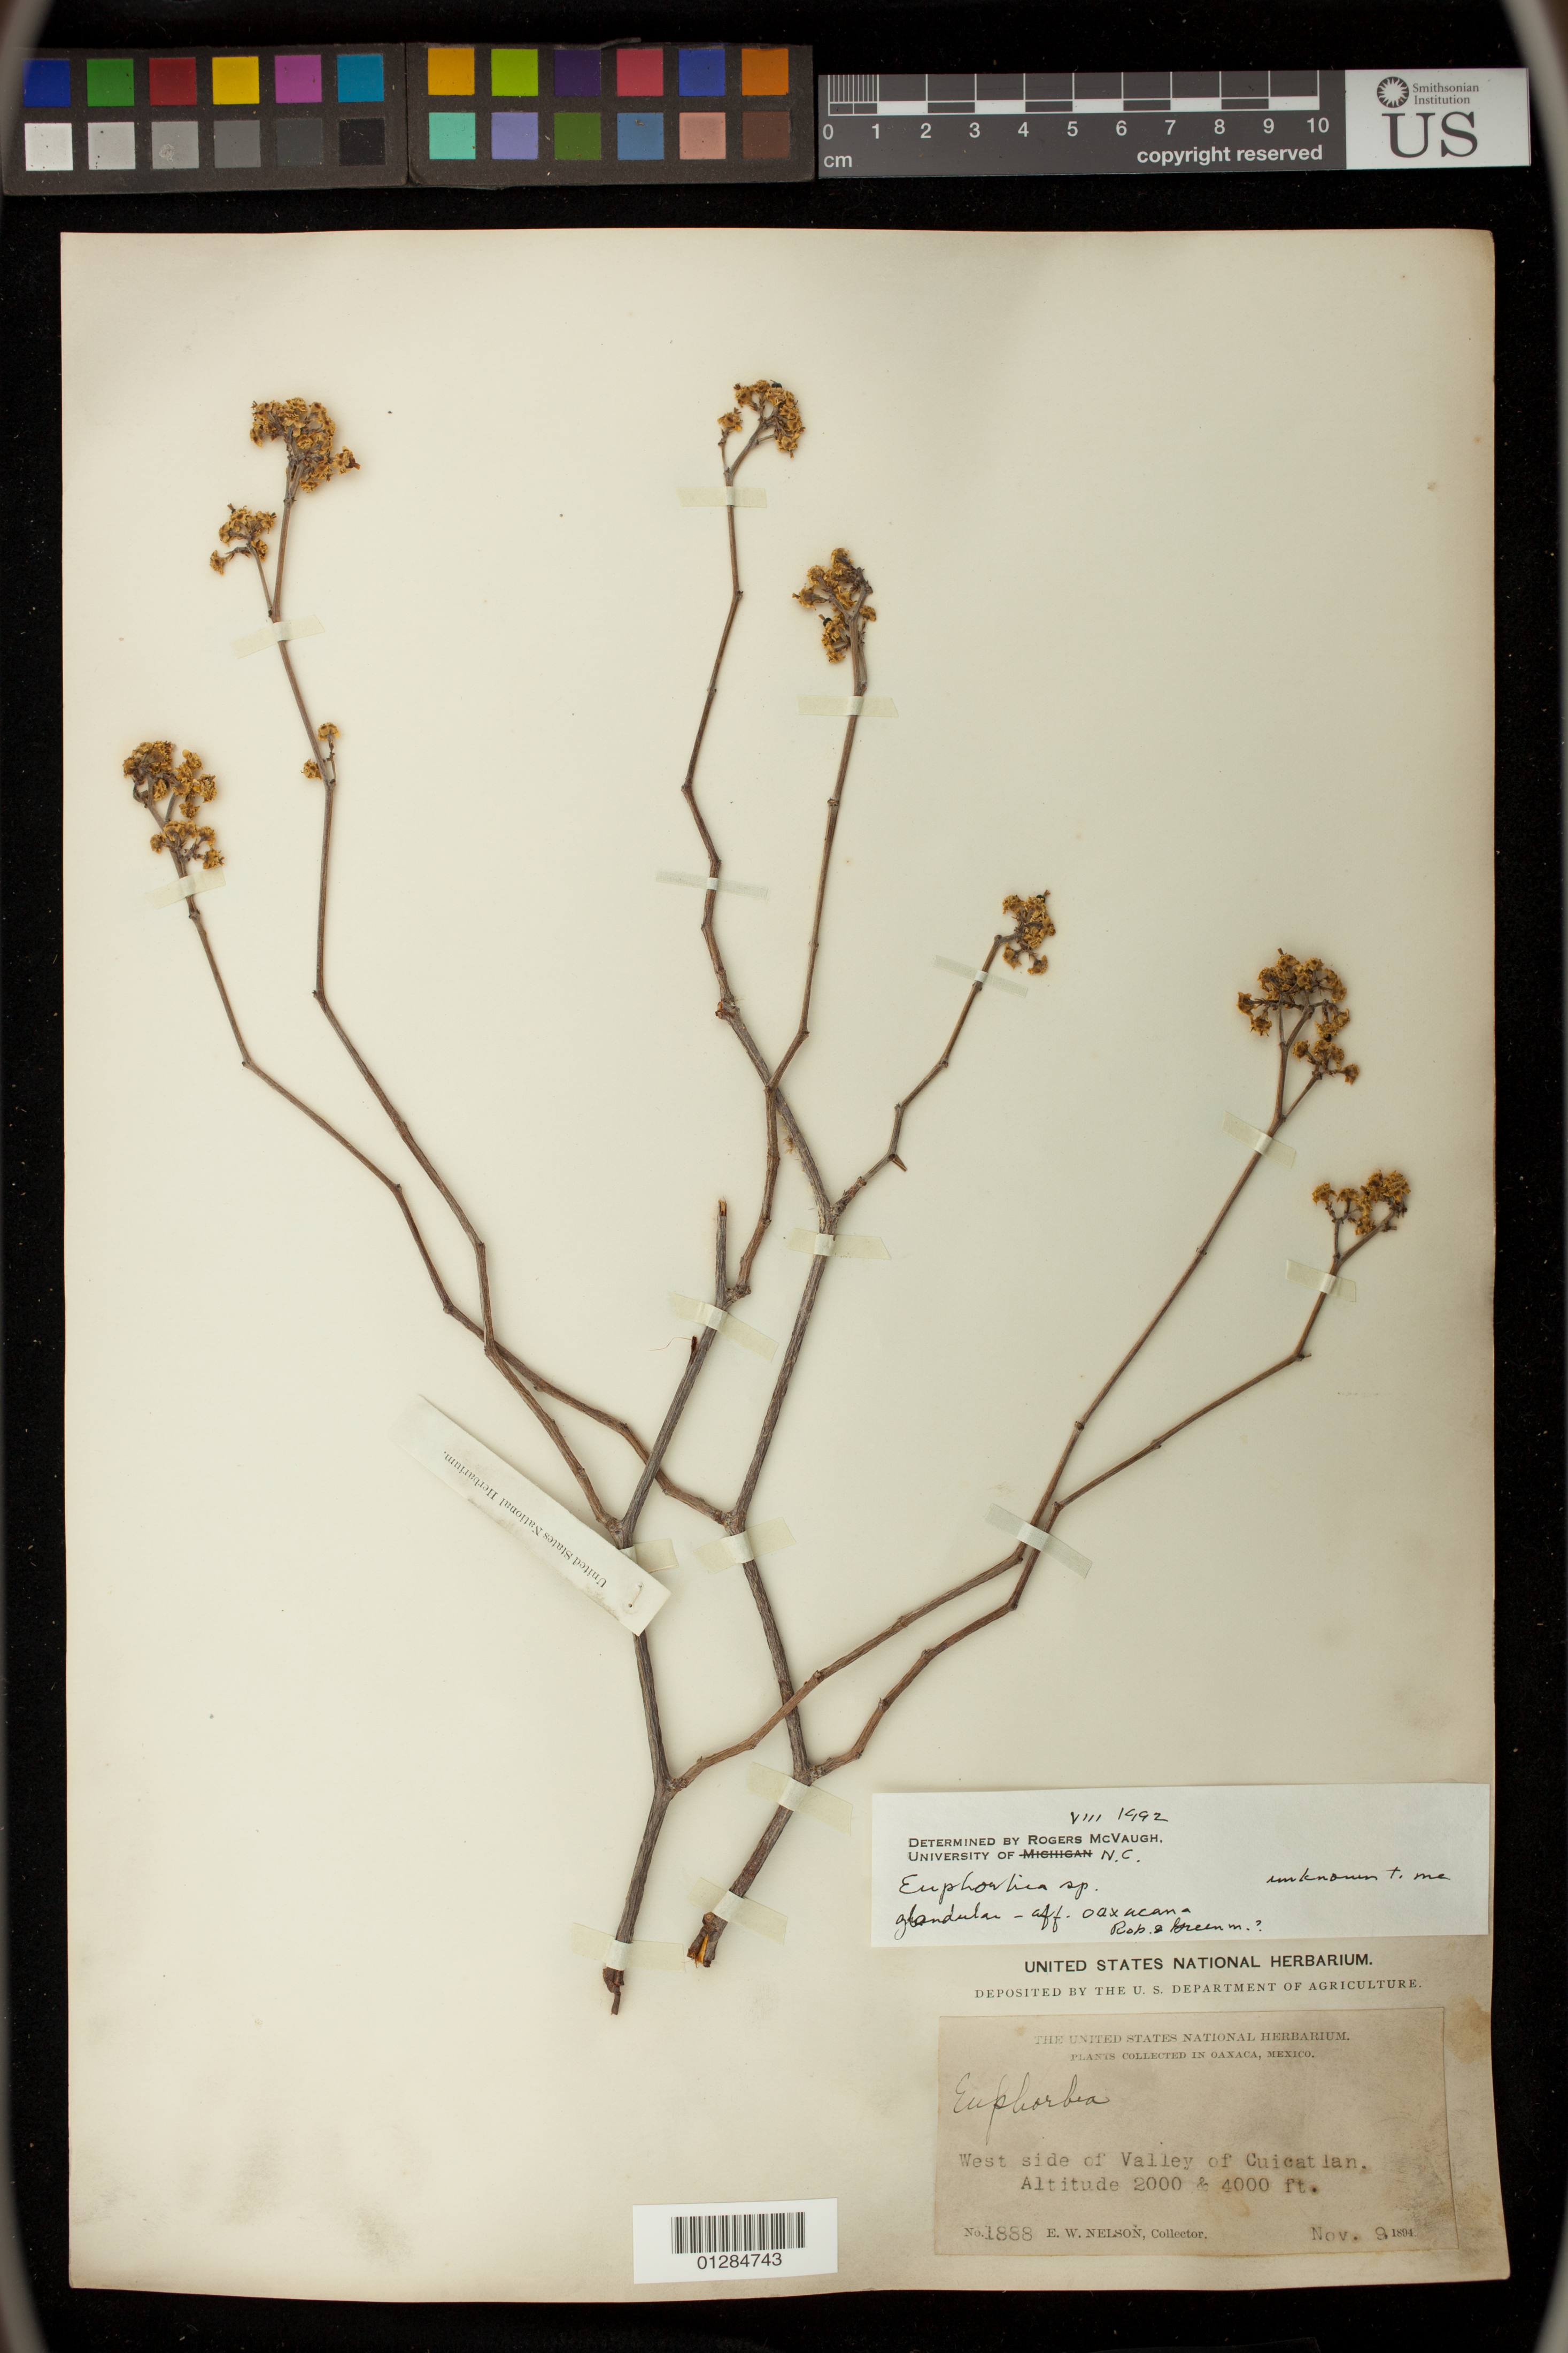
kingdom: Plantae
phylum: Tracheophyta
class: Magnoliopsida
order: Malpighiales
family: Euphorbiaceae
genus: Euphorbia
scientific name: Euphorbia sp.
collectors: E. W. Nelson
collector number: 1888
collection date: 1894-11-09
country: Mexico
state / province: Oaxaca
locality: West side of Valley of Cuicatlan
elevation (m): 610